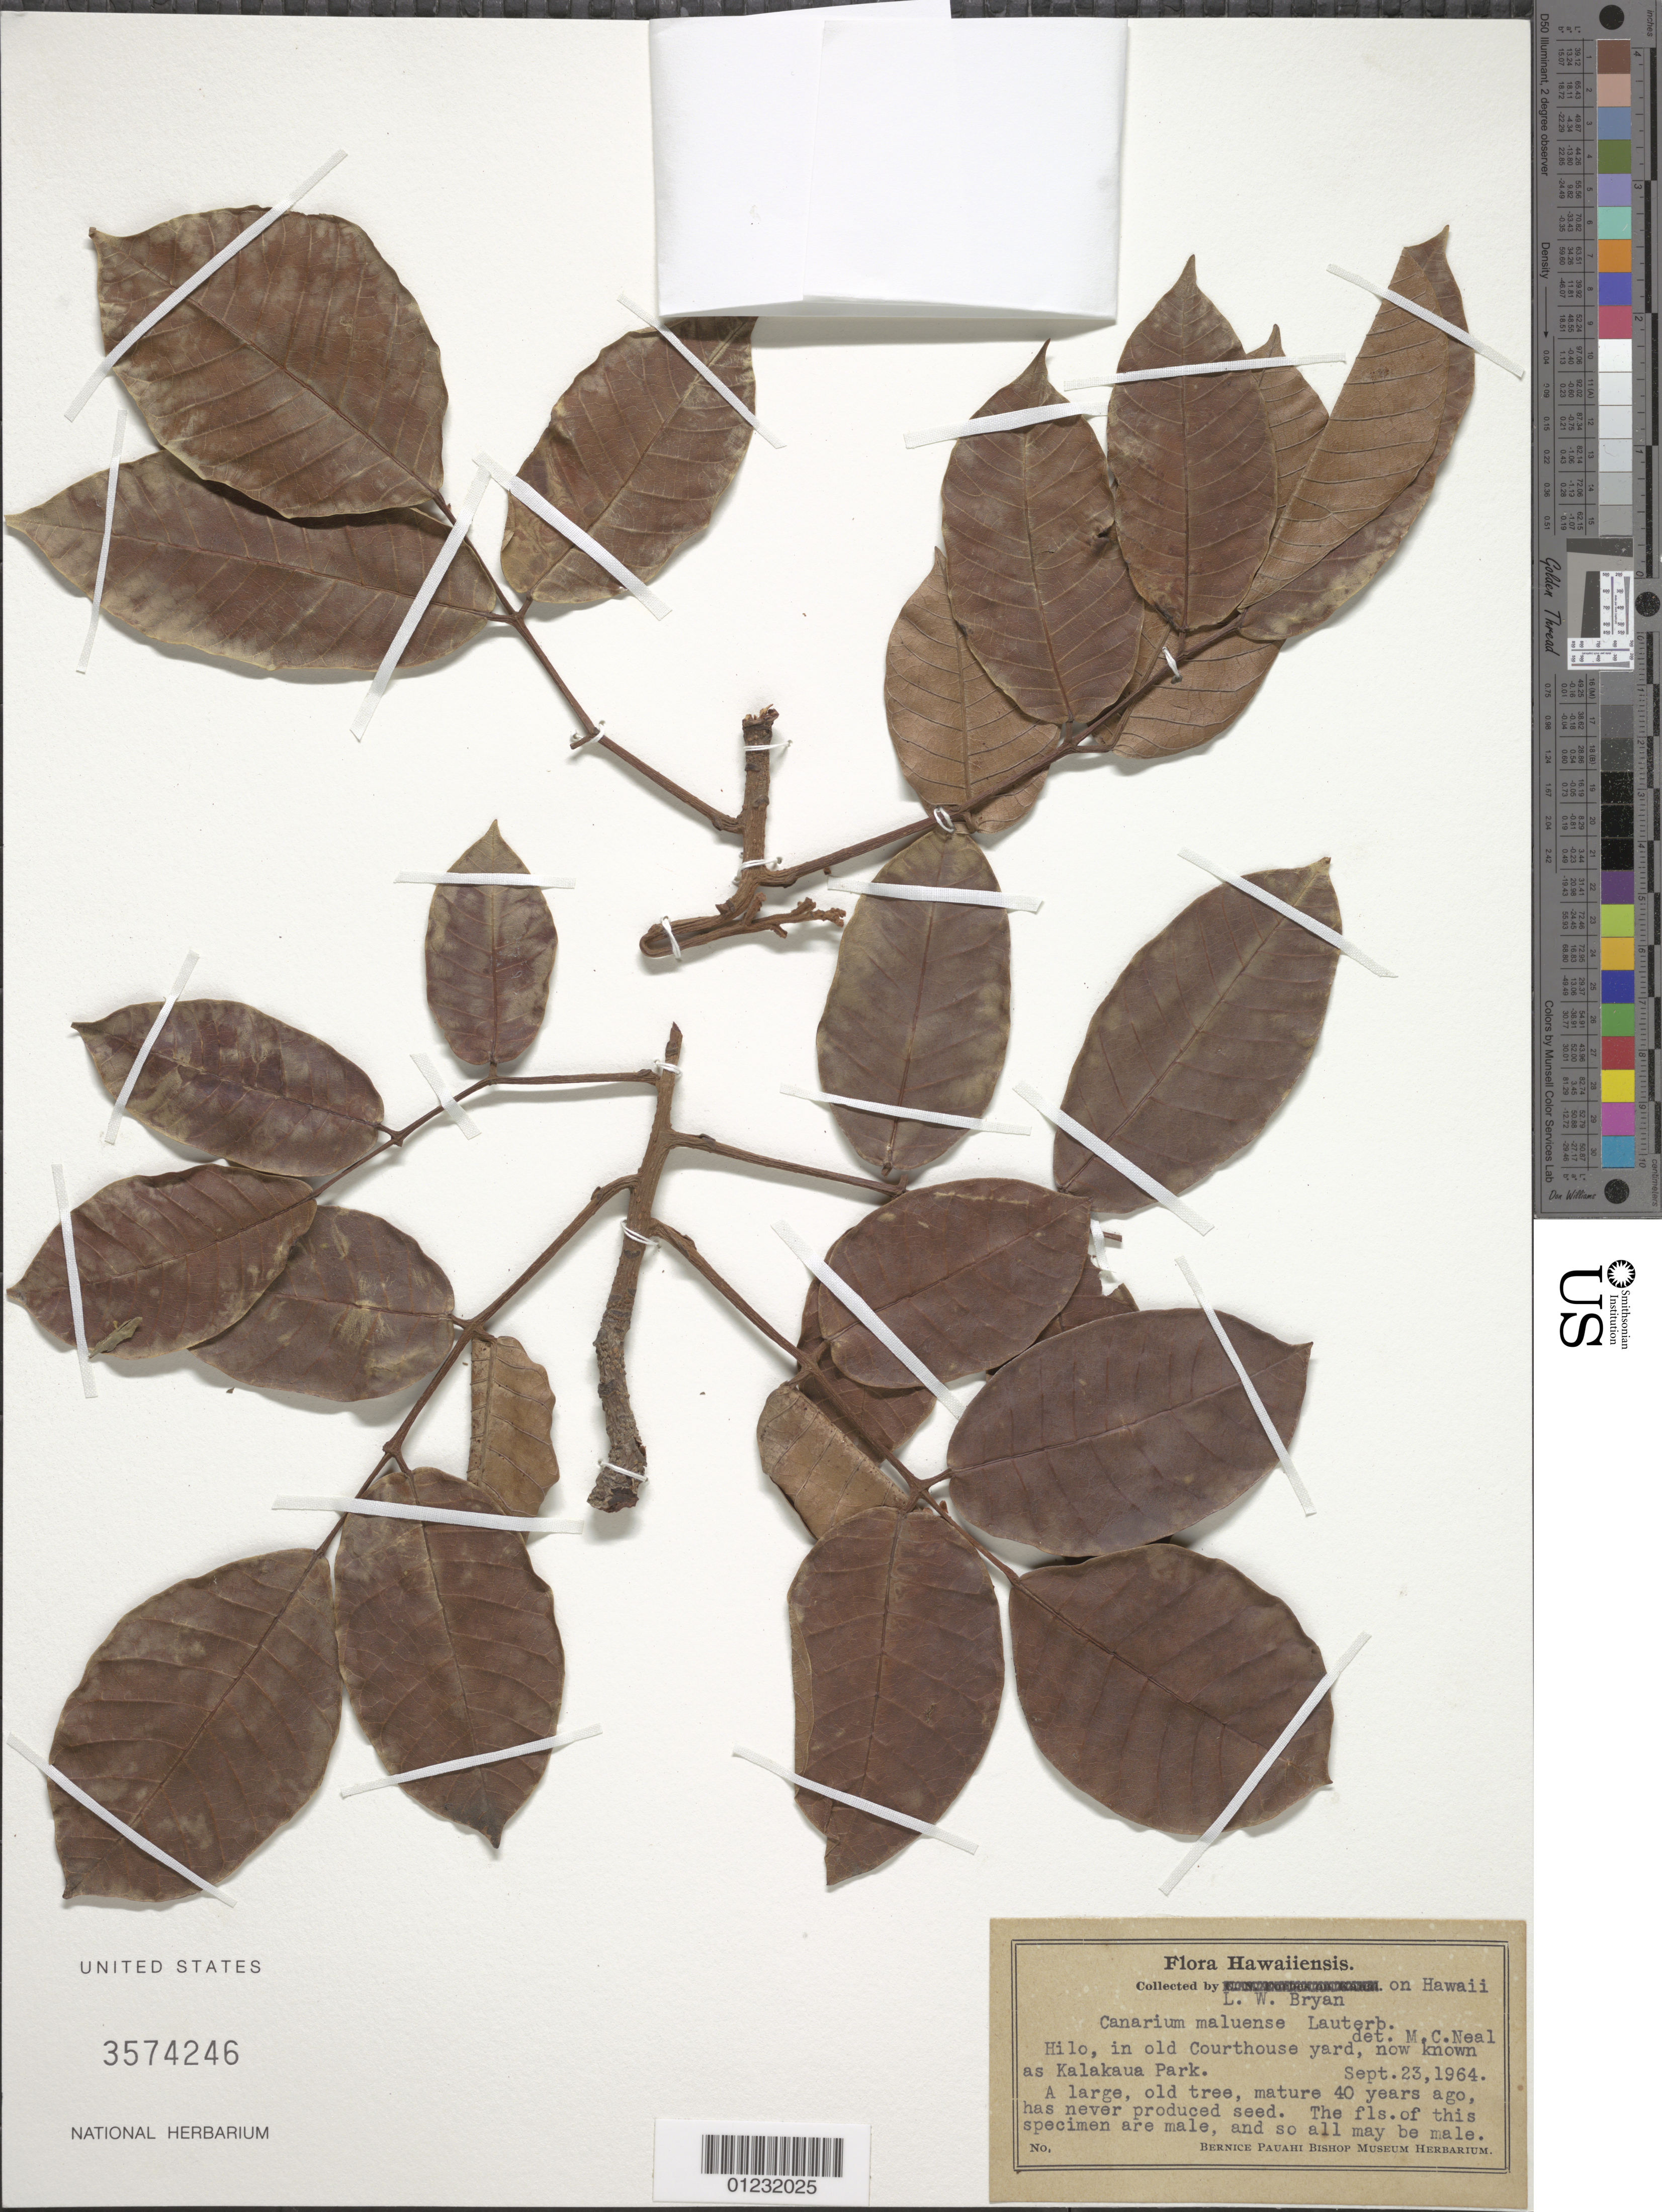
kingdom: Plantae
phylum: Tracheophyta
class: Magnoliopsida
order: Sapindales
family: Burseraceae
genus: Canarium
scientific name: Canarium maluense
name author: Lauterb.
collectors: L. Bryan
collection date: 1964-09-23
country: United States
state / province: Hawaii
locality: Hilo, in old Courthouse yard, now known as Kalakua Park.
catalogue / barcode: US 3574246